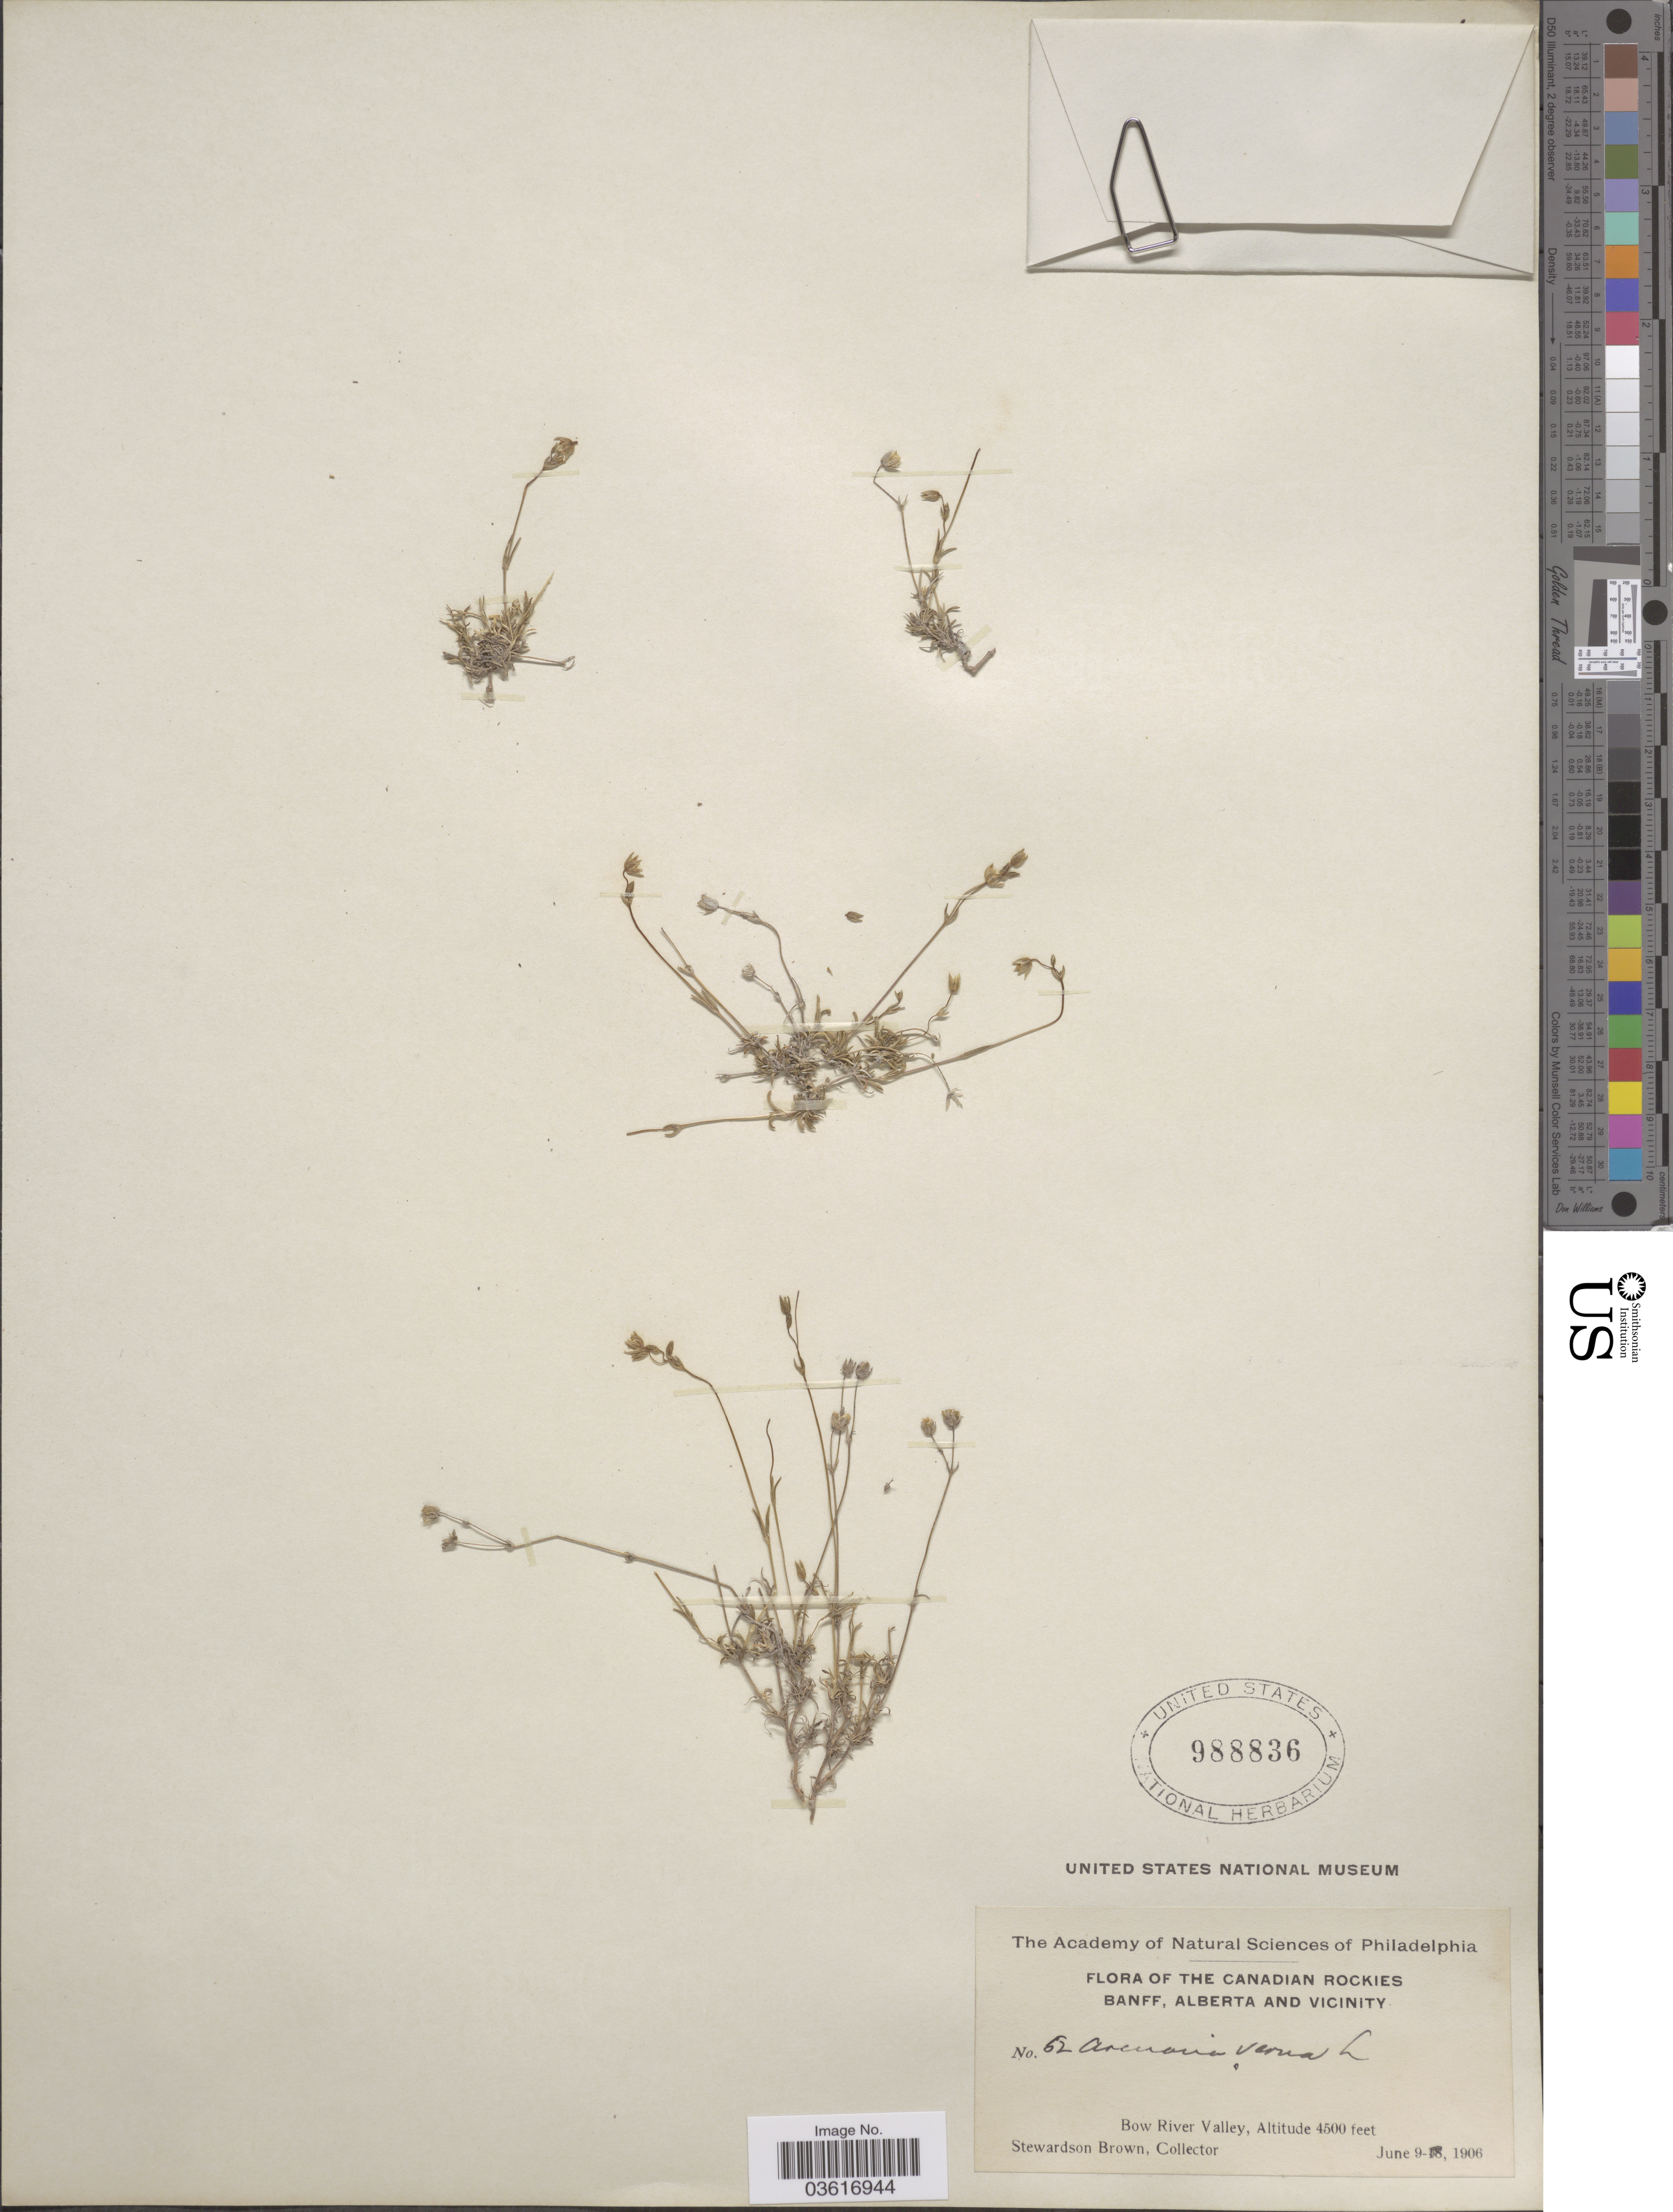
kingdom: Plantae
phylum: Tracheophyta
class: Magnoliopsida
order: Caryophyllales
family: Caryophyllaceae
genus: Minuartia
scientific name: Minuartia verna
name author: (L.) Hiern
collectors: S. Brown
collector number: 62*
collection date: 1906-06-09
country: Canada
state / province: Alberta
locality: Canadian Rockies, Banff, Alberta and vicinity. Bow River Valley.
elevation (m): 1372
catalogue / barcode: US 988836